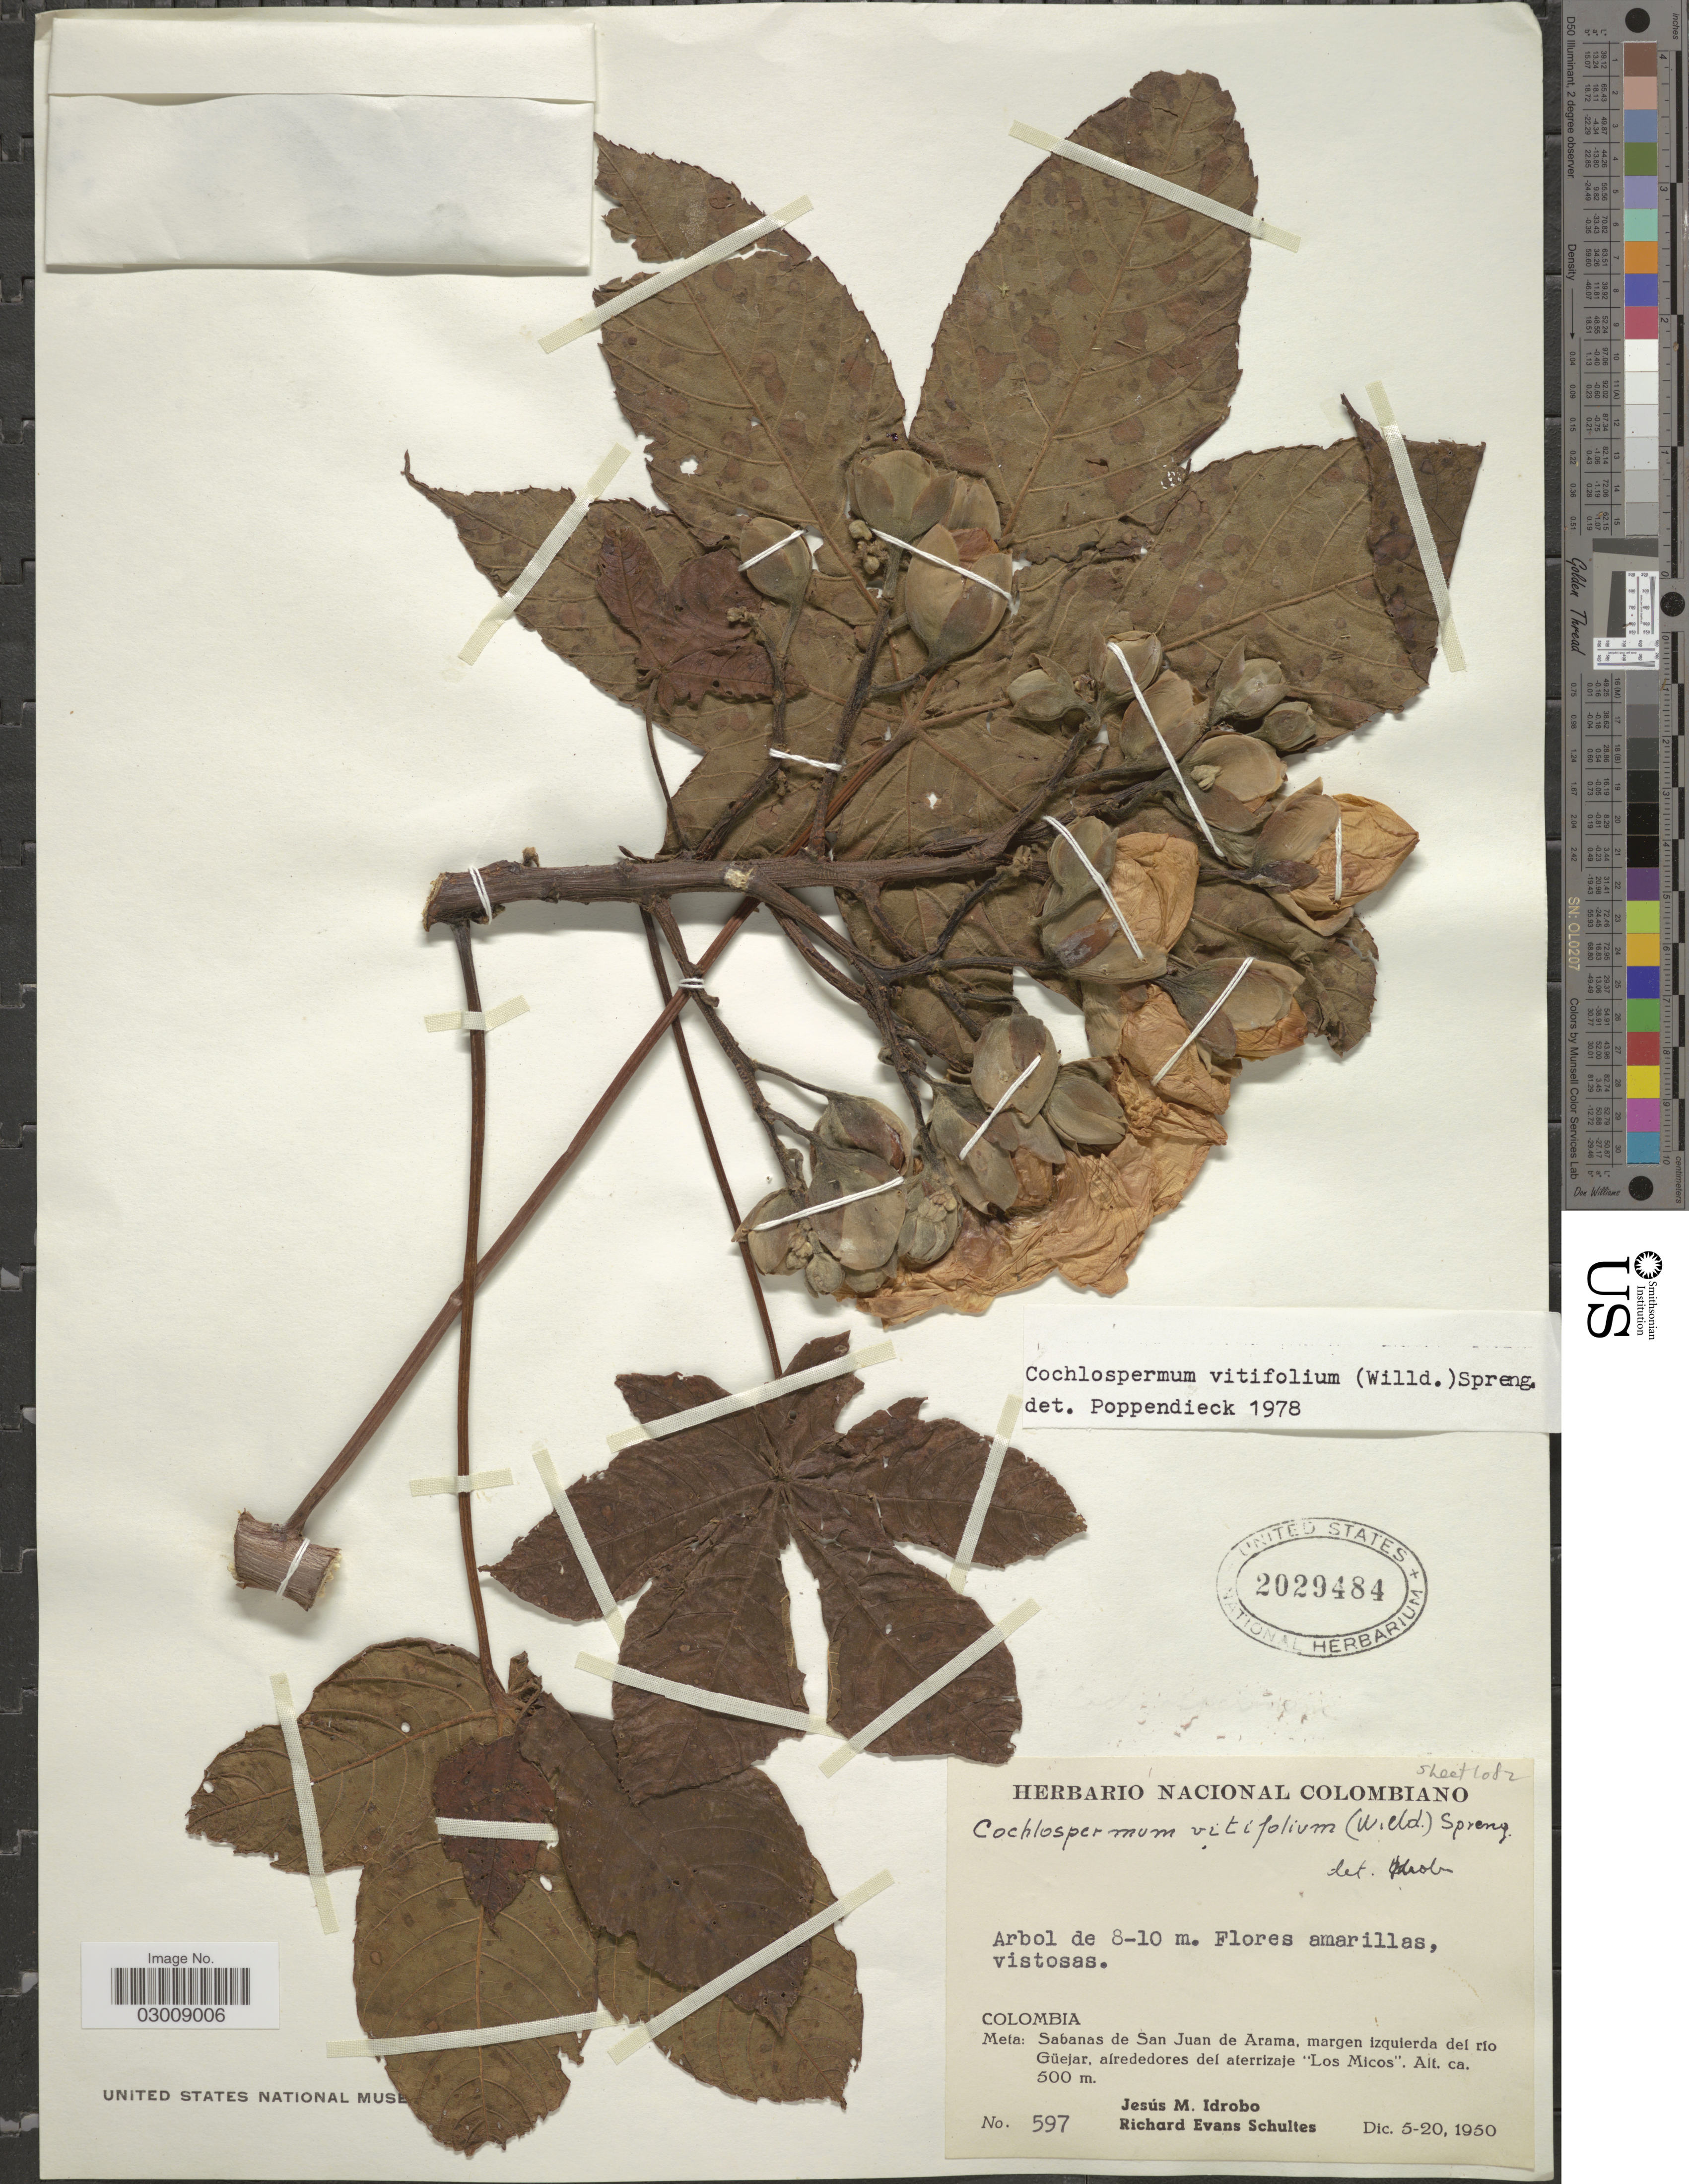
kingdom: Plantae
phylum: Tracheophyta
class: Magnoliopsida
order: Malvales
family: Cochlospermaceae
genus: Cochlospermum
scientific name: Cochlospermum vitifolium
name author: (Willd.) Spreng.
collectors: J. M. Idrobo & R. E. Schultes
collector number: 597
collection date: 1950-12-05/1950-12-20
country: Colombia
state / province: Meta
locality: Sabanas de San Juan de Arama, margen izquierda del río Güejar, alrededores del aterrizaje "Los Micos".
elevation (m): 500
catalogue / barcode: US 2029484